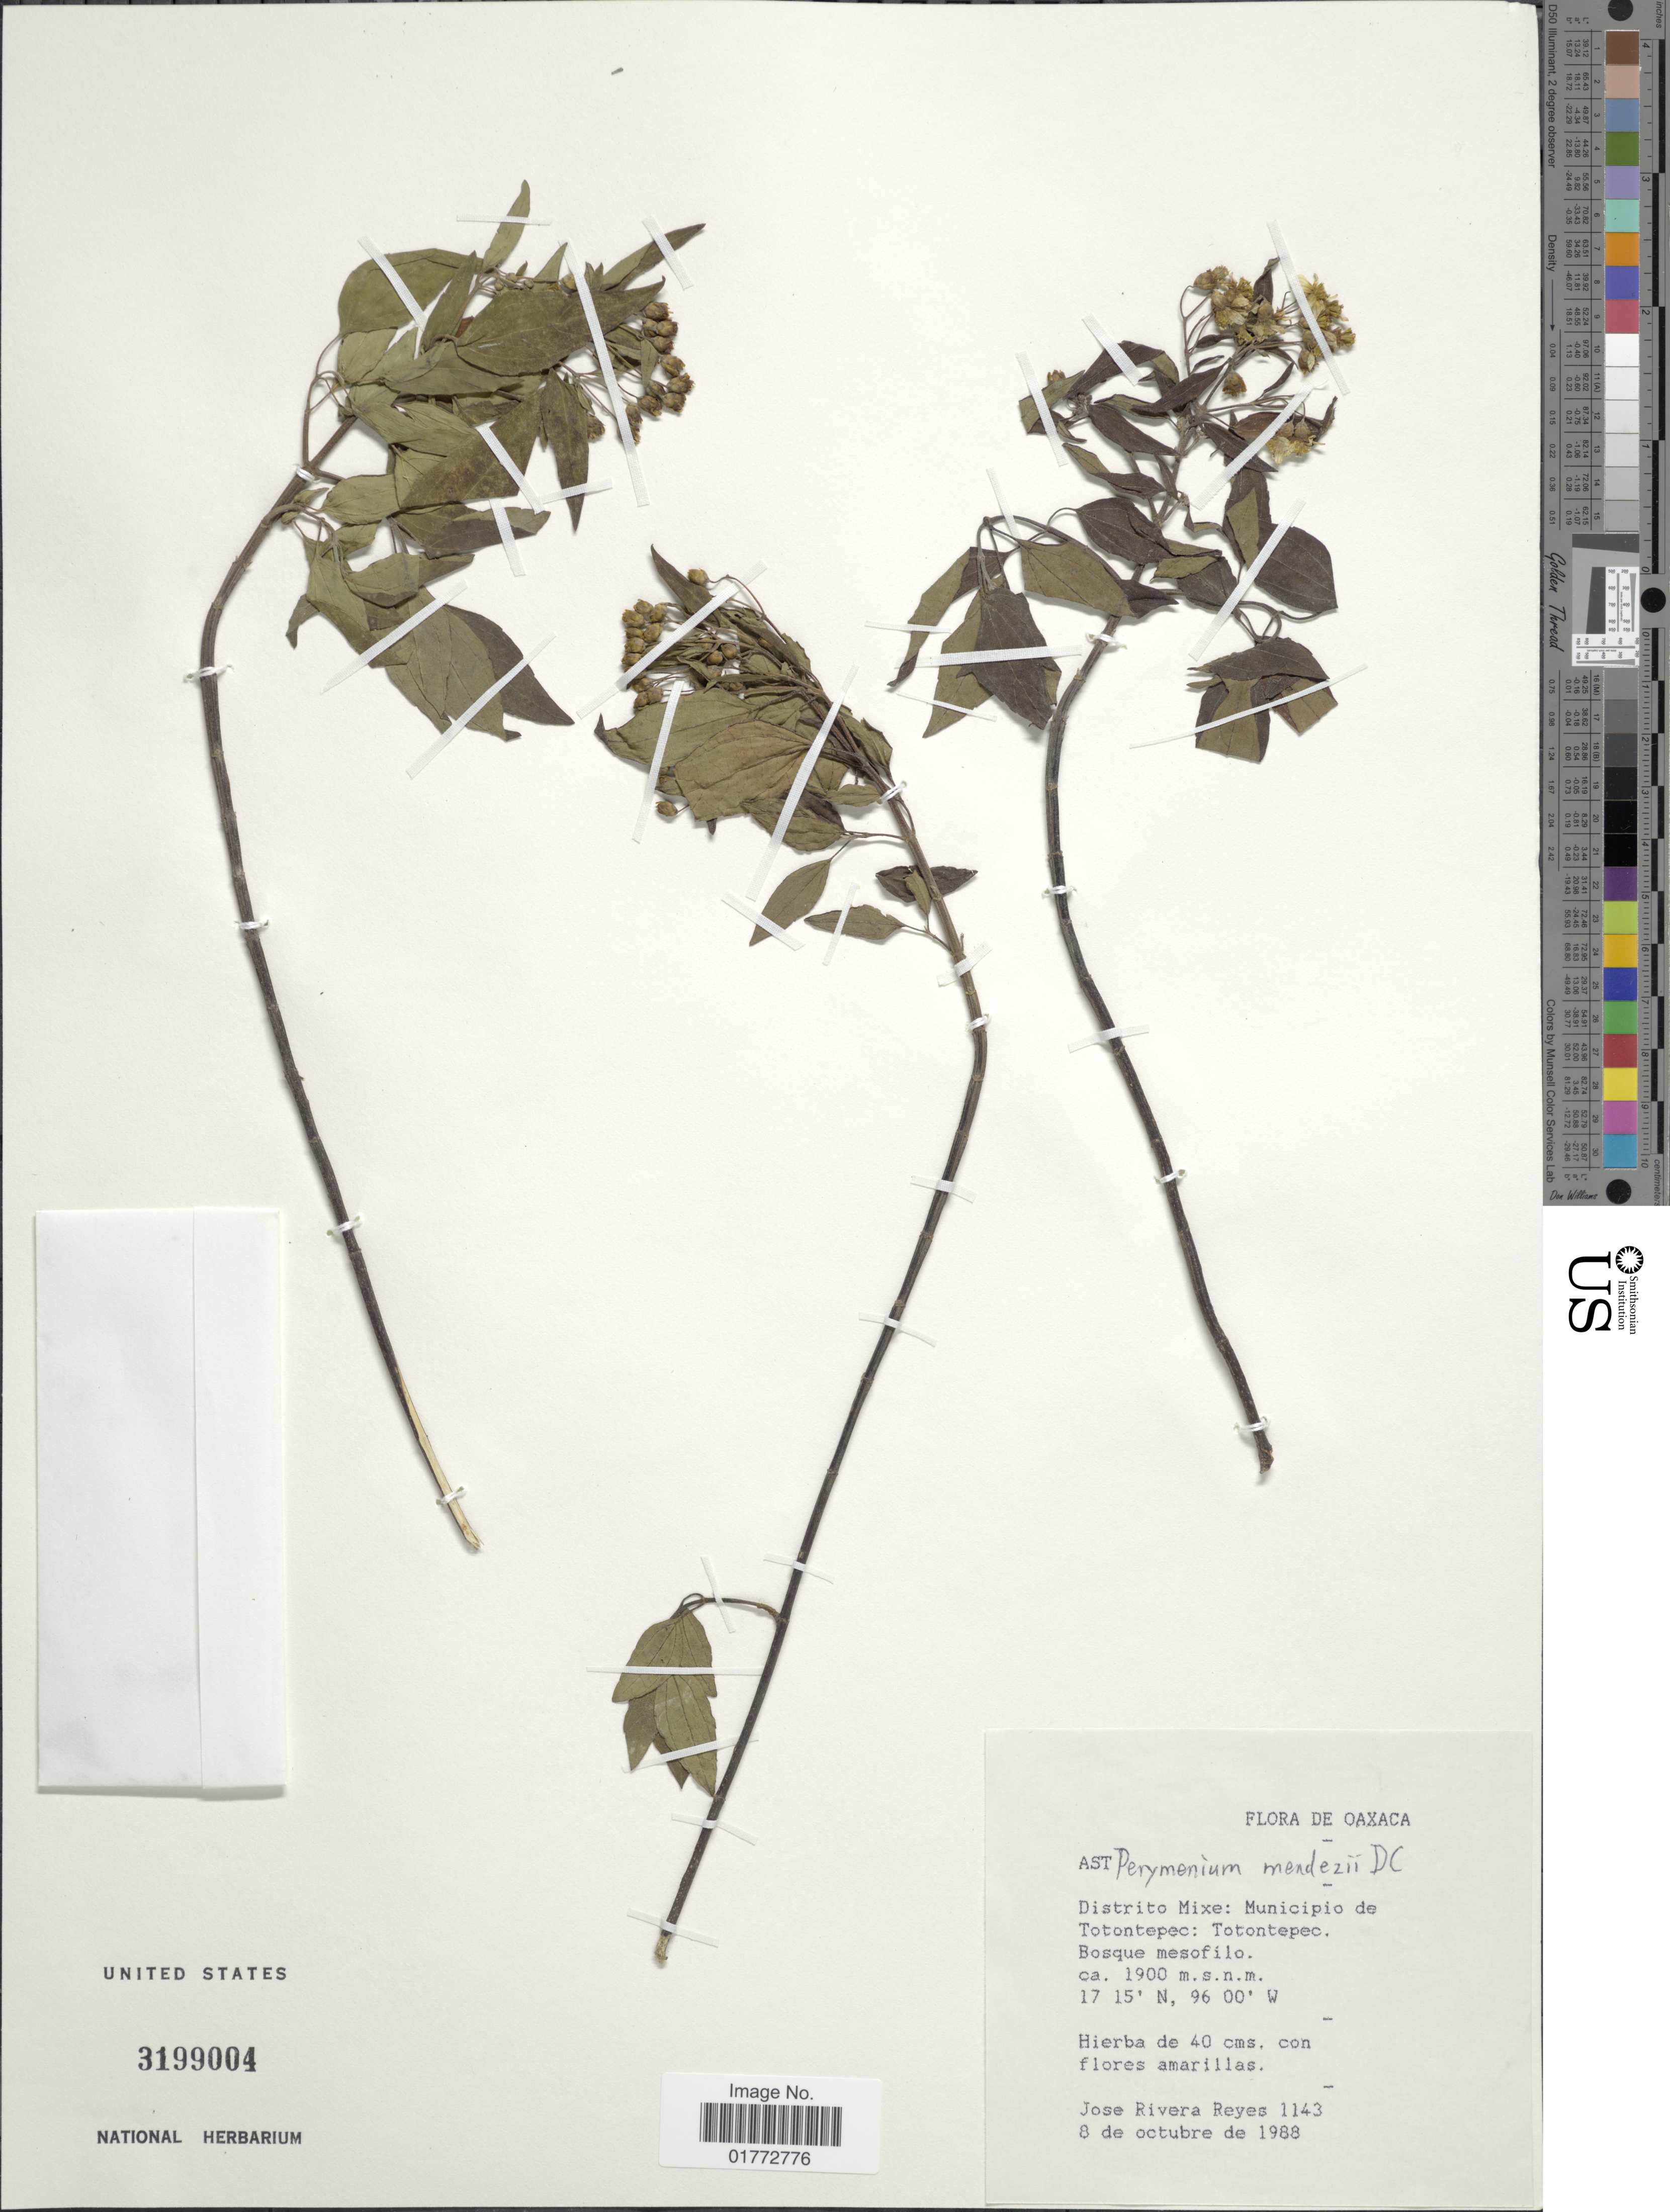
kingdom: Plantae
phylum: Tracheophyta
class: Magnoliopsida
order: Asterales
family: Asteraceae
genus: Perymenium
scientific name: Perymenium mendezii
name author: DC.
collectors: J. Reyes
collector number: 1143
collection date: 1988-10-08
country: Mexico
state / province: Oaxaca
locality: Distrito Mixe: Municipio de Totontepec: Totontepec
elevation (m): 1900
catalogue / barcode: US 3199004